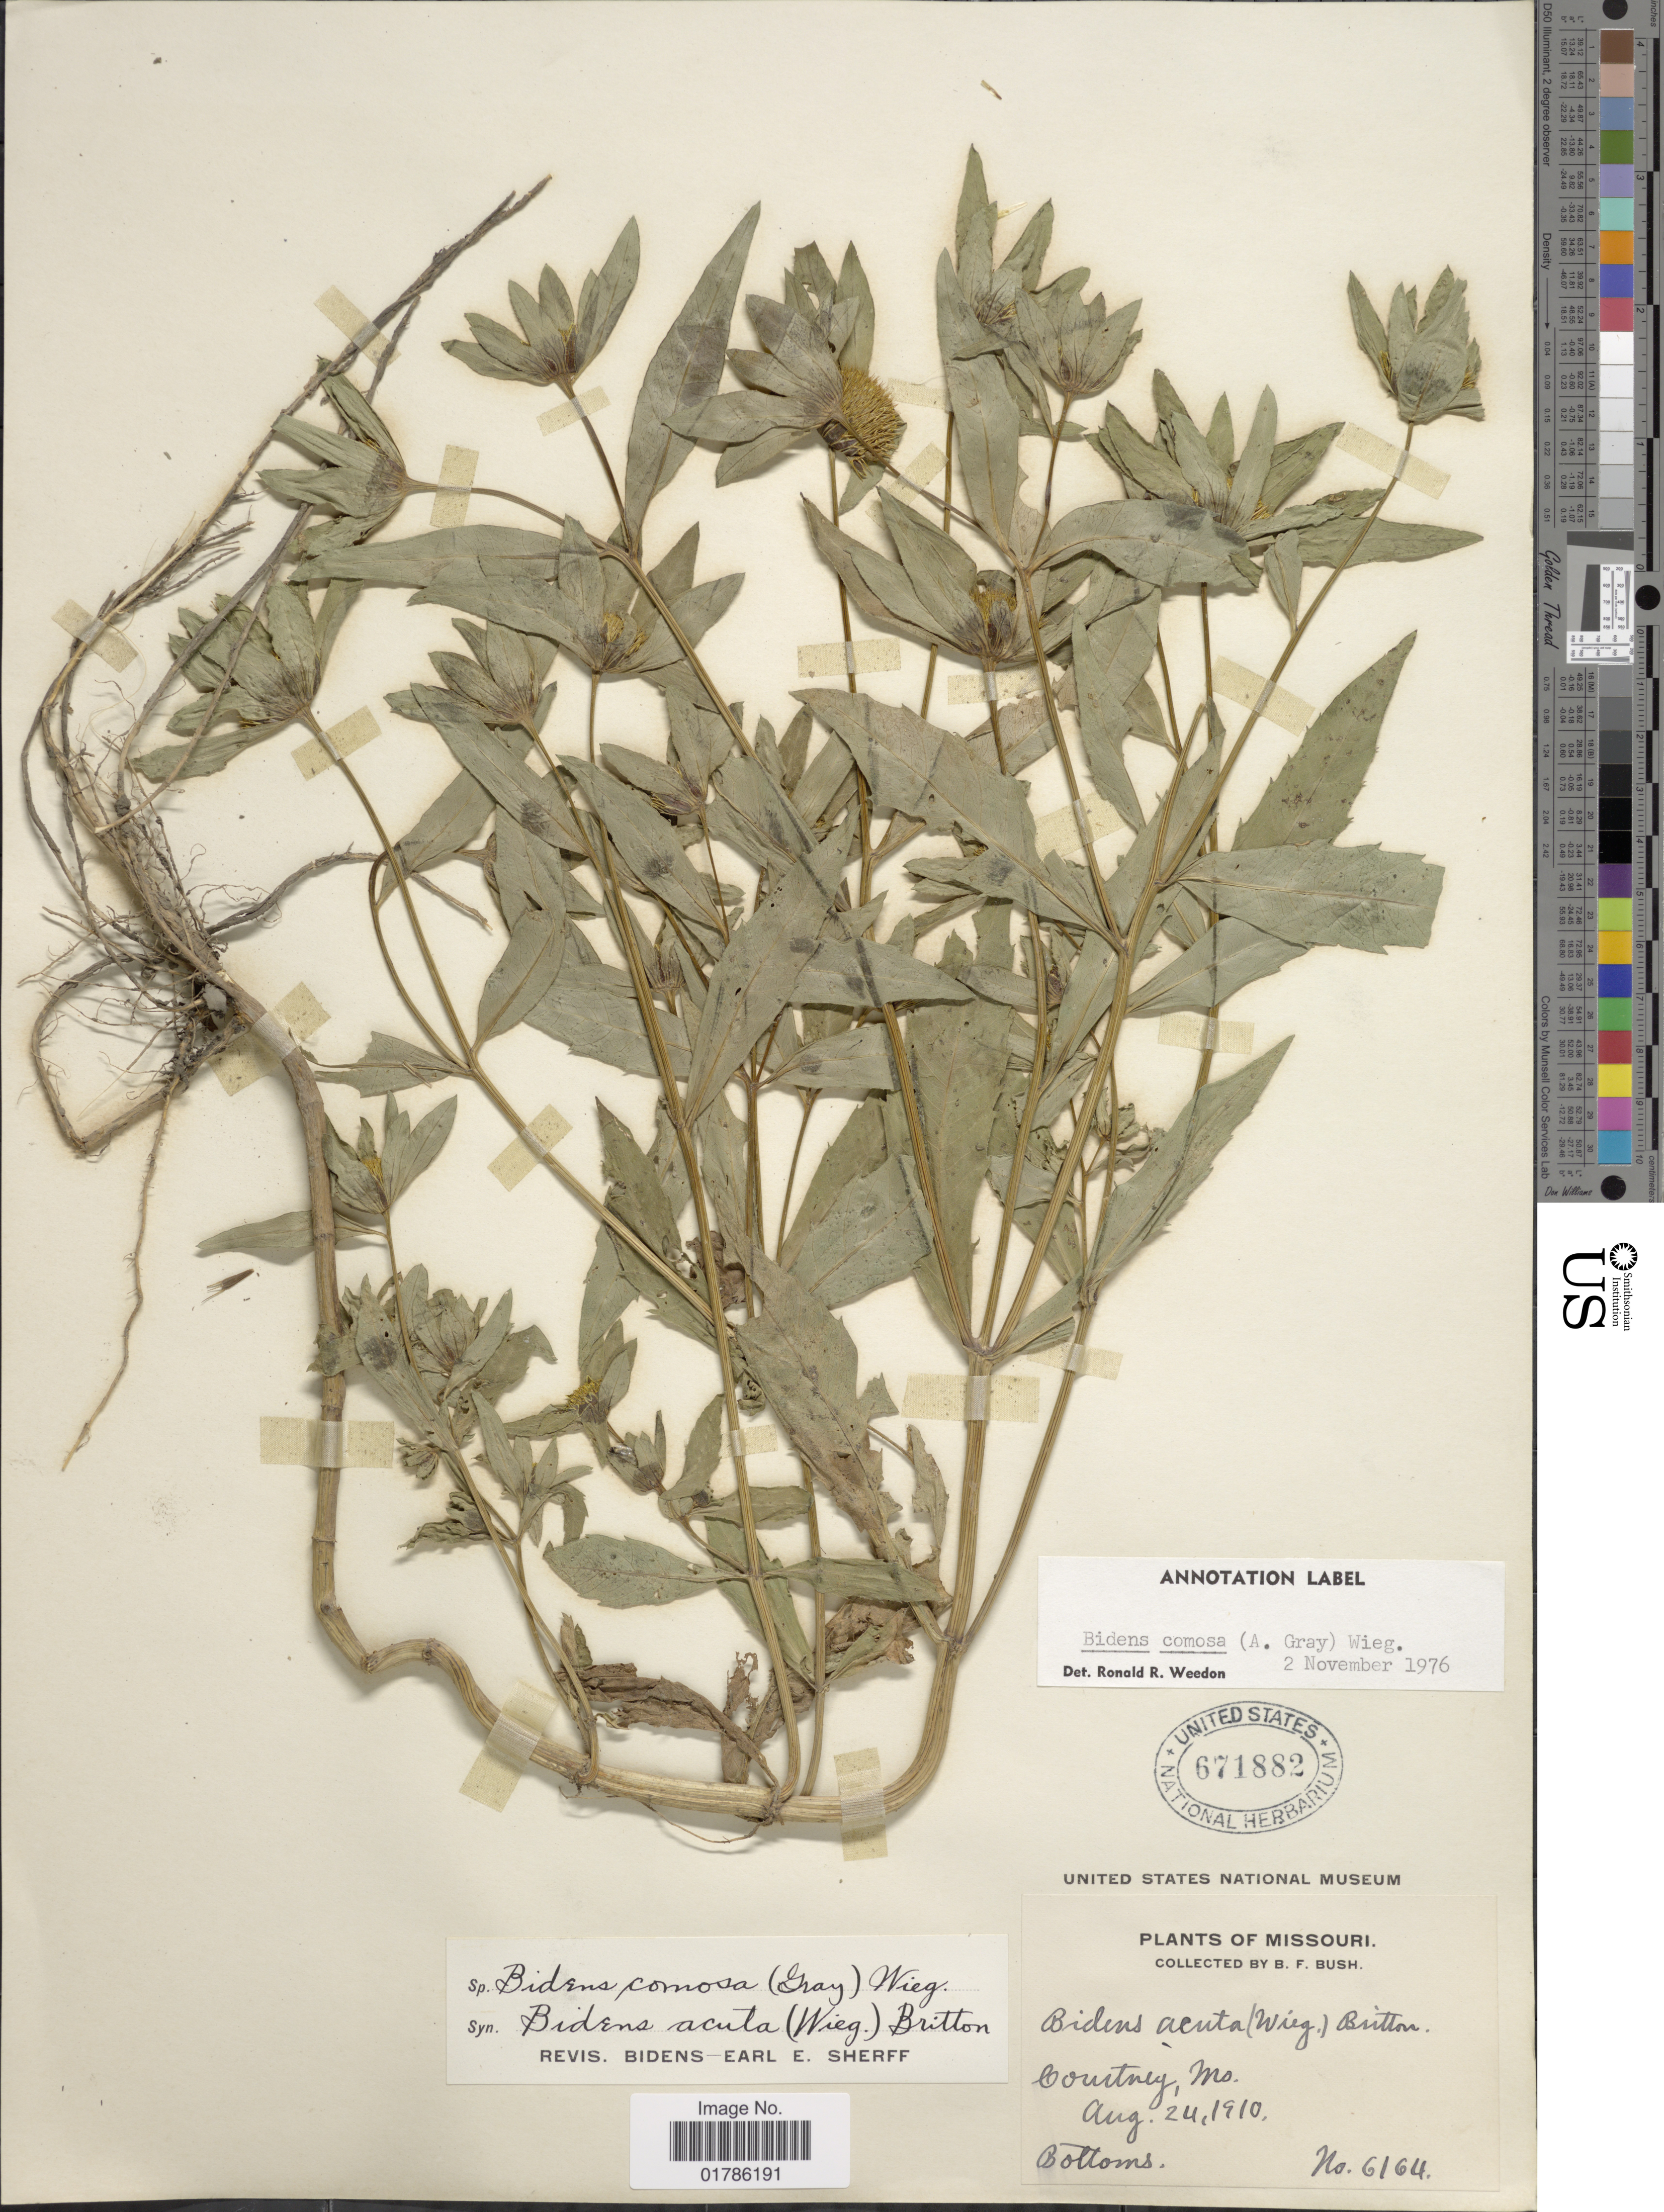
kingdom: Plantae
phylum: Tracheophyta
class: Magnoliopsida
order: Asterales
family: Asteraceae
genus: Bidens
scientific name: Bidens comosa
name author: (A. Gray) Wiegand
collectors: B. F. Bush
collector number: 6164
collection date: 1910-08-24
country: United States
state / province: Missouri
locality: Courtney, Mo.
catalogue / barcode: US 671882